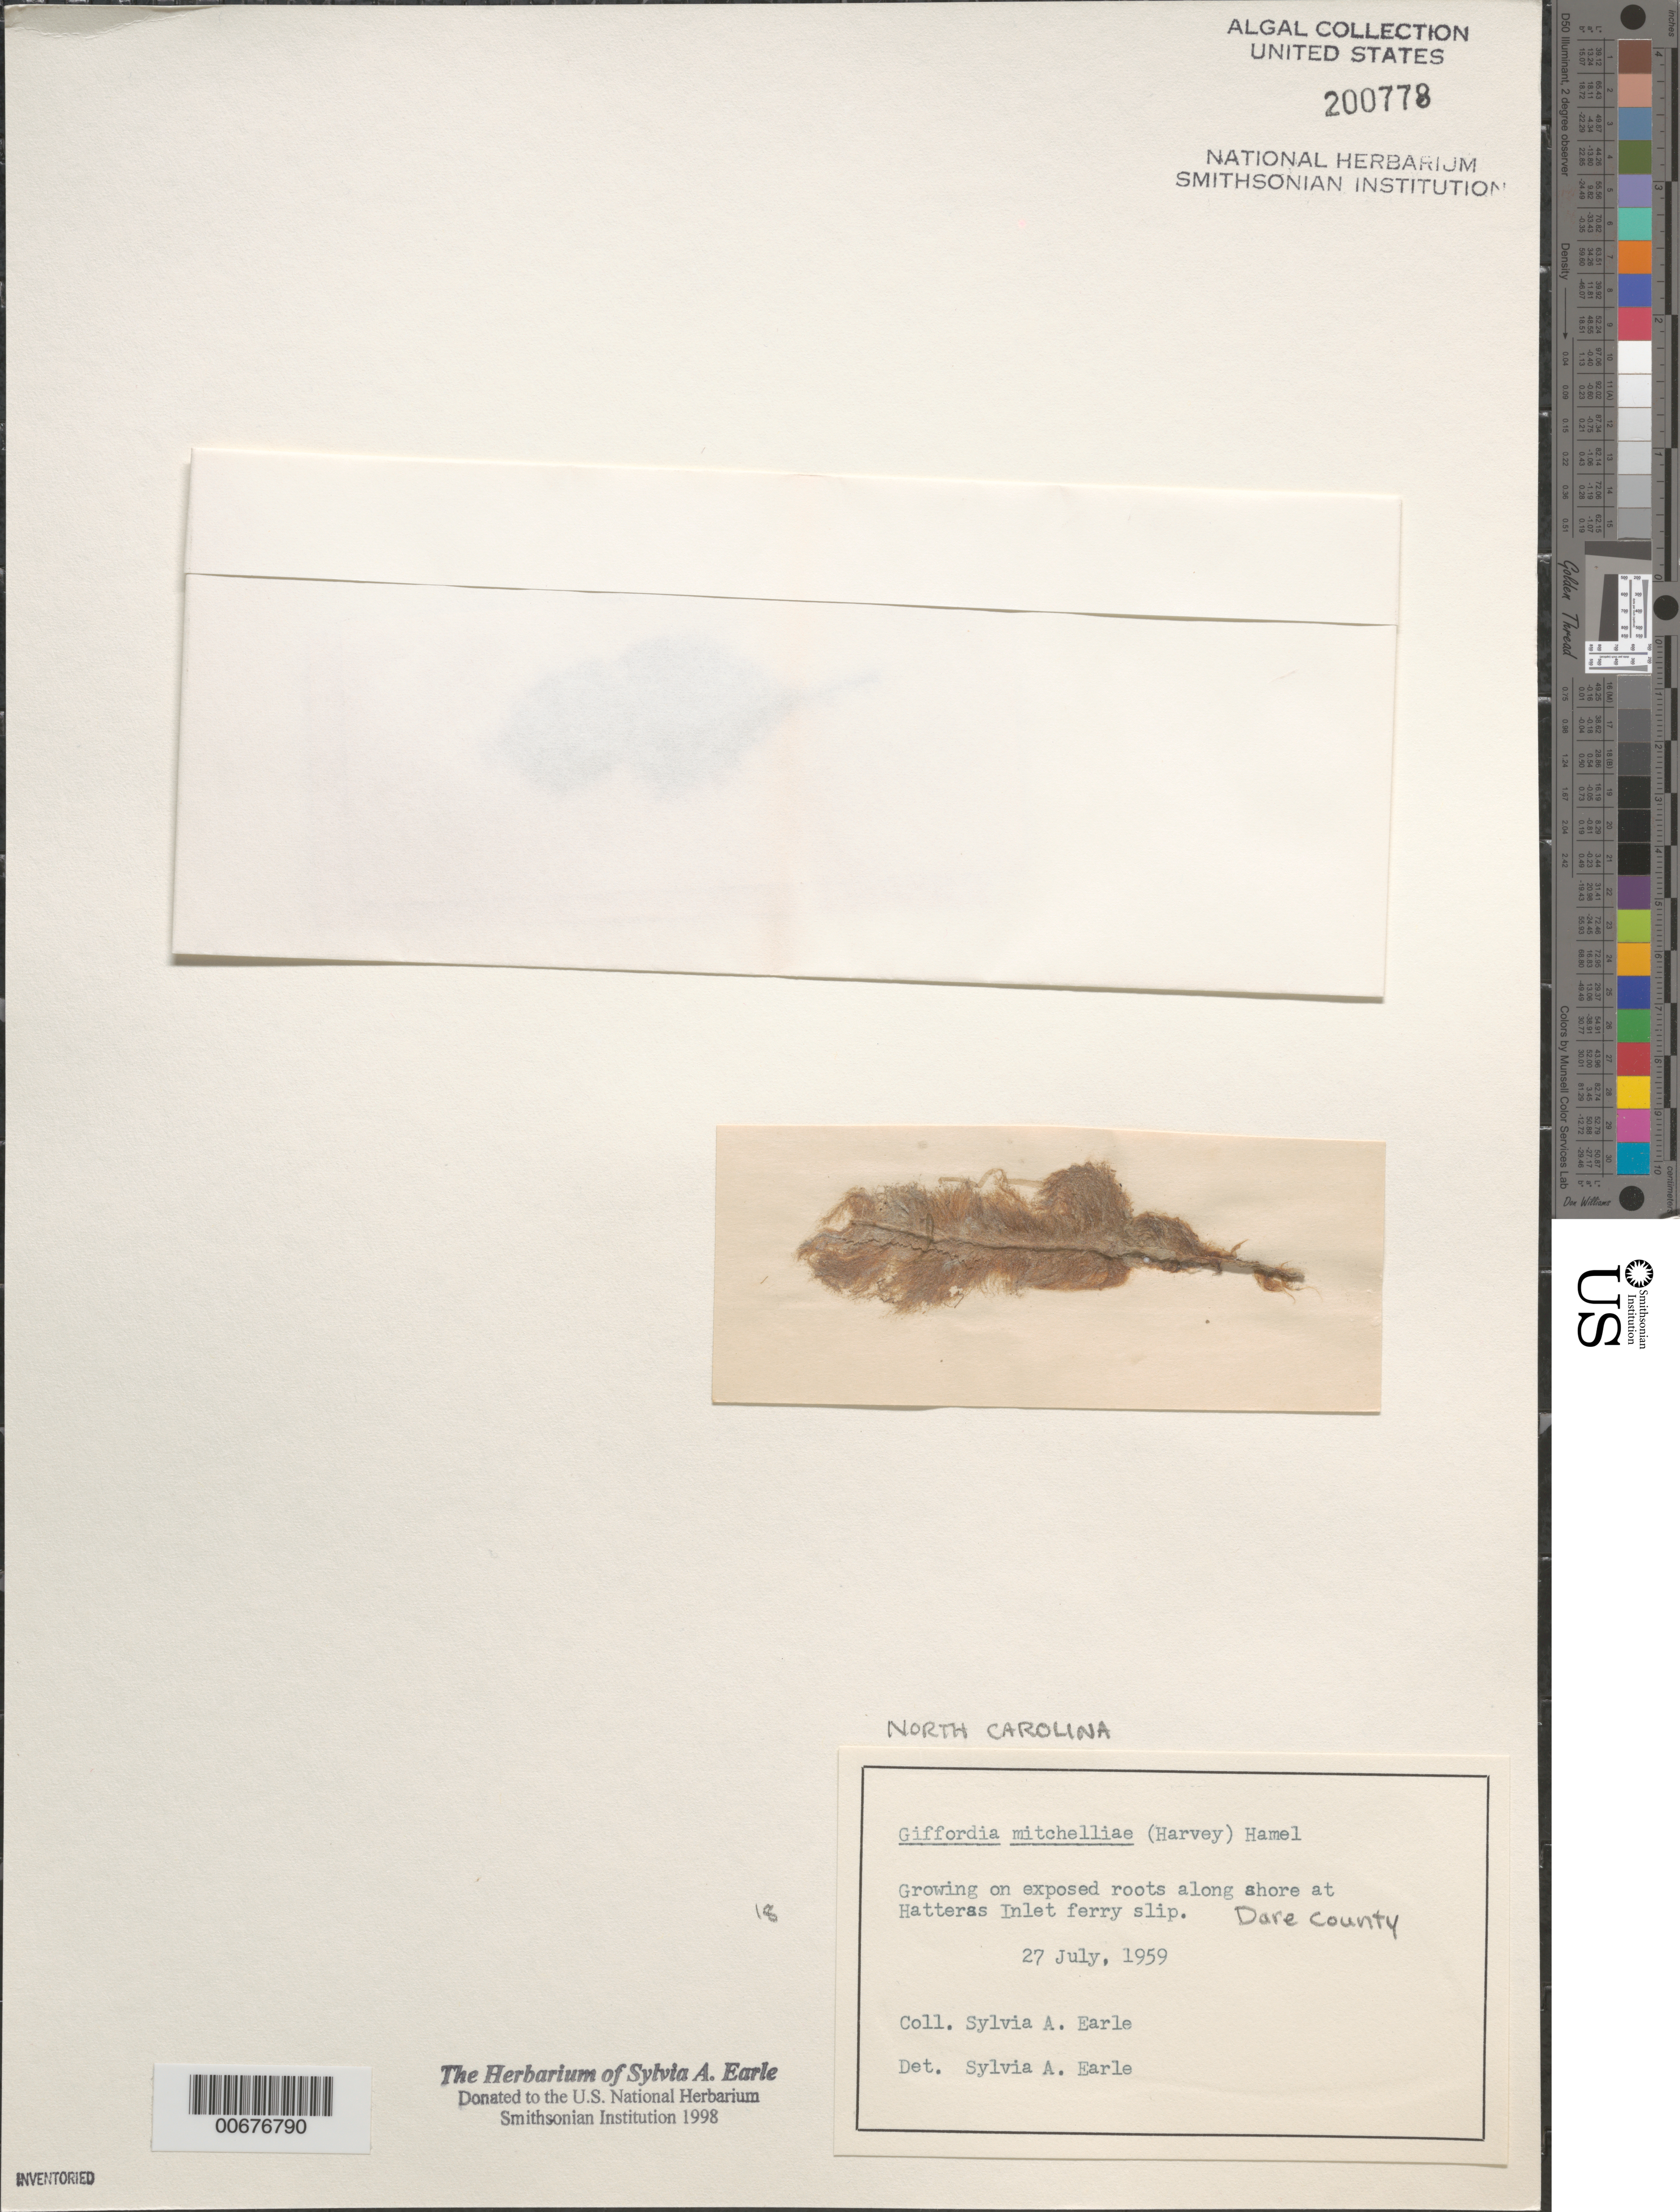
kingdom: Chromista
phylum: Ochrophyta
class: Phaeophyceae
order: Ectocarpales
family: Acinetosporaceae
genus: Feldmannia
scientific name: Feldmannia mitchelliae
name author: (Harv.) H.-S. Kim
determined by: Algae name updating Project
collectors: S. A. Earle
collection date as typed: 27 Jul 1959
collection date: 1959-07-27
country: United States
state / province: North Carolina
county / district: Dare County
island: Hatteras Island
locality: Hatteras Inlet ferry slip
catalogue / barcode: US 200778